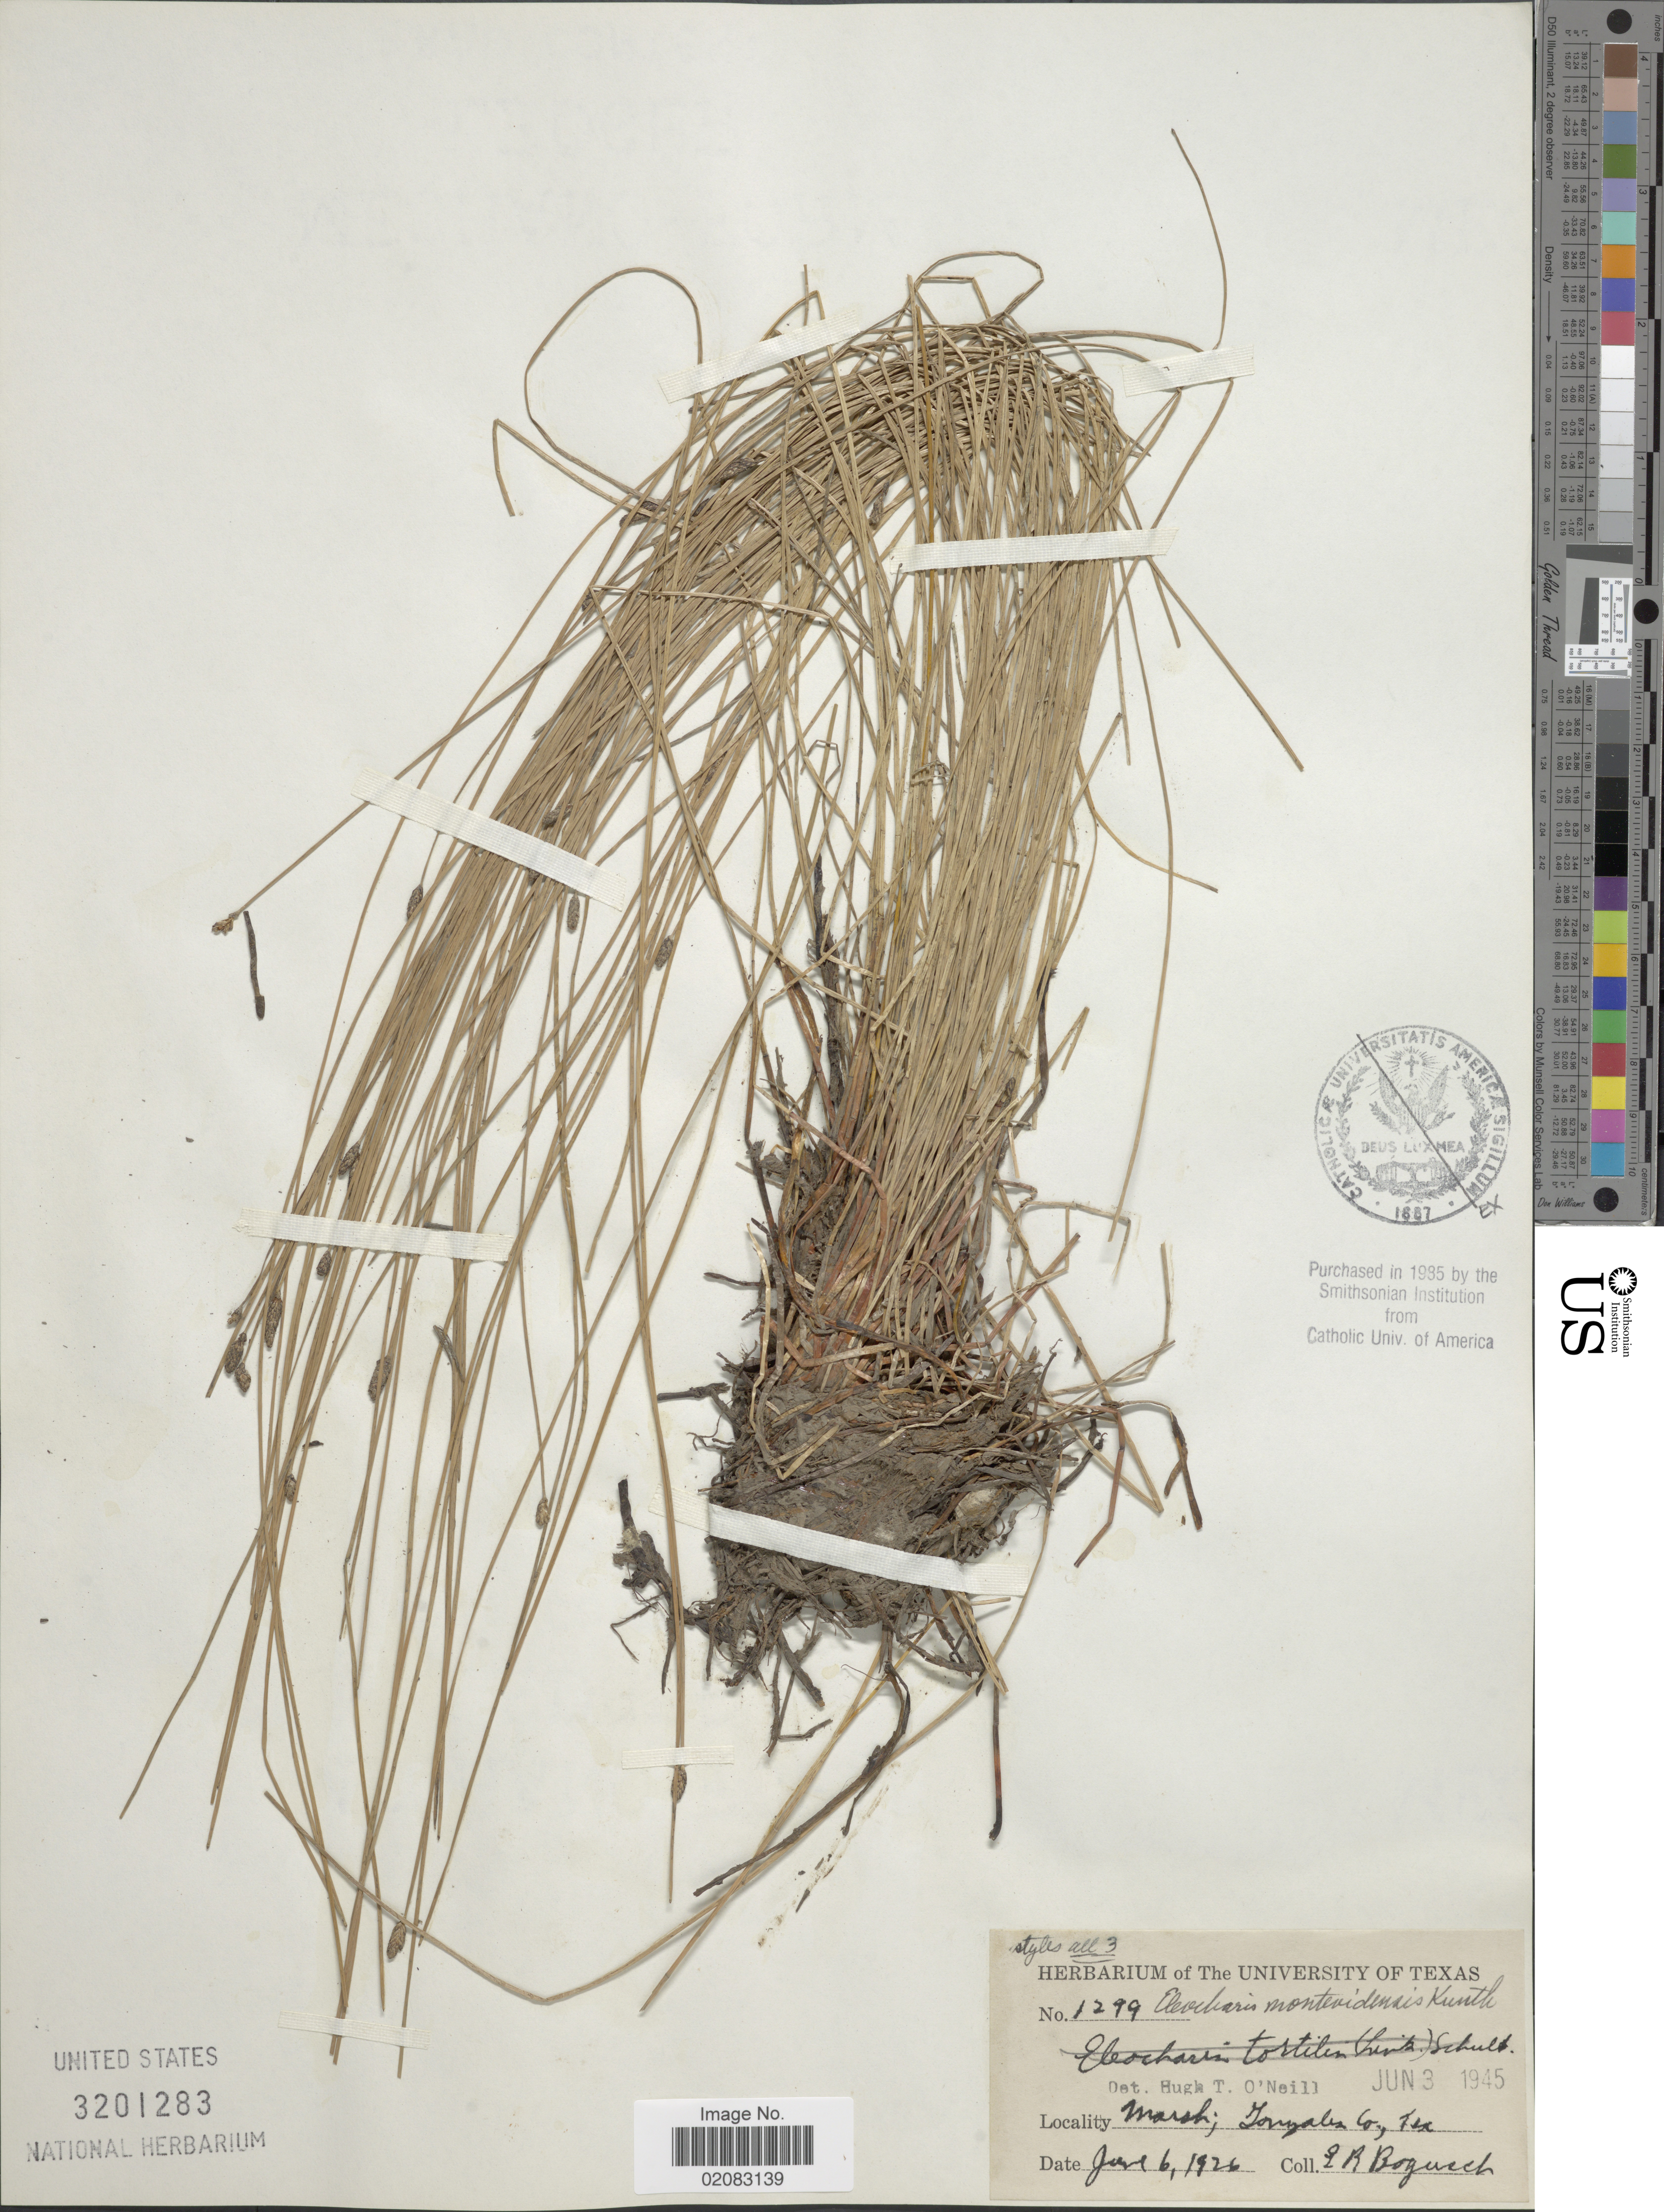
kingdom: Plantae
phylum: Tracheophyta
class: Liliopsida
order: Poales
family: Cyperaceae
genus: Eleocharis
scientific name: Eleocharis montevidensis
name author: Kunth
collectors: E. Bogusch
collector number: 1299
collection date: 1926-06-06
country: United States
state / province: Texas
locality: Marsh; Gonzales Co.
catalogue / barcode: US 3201283